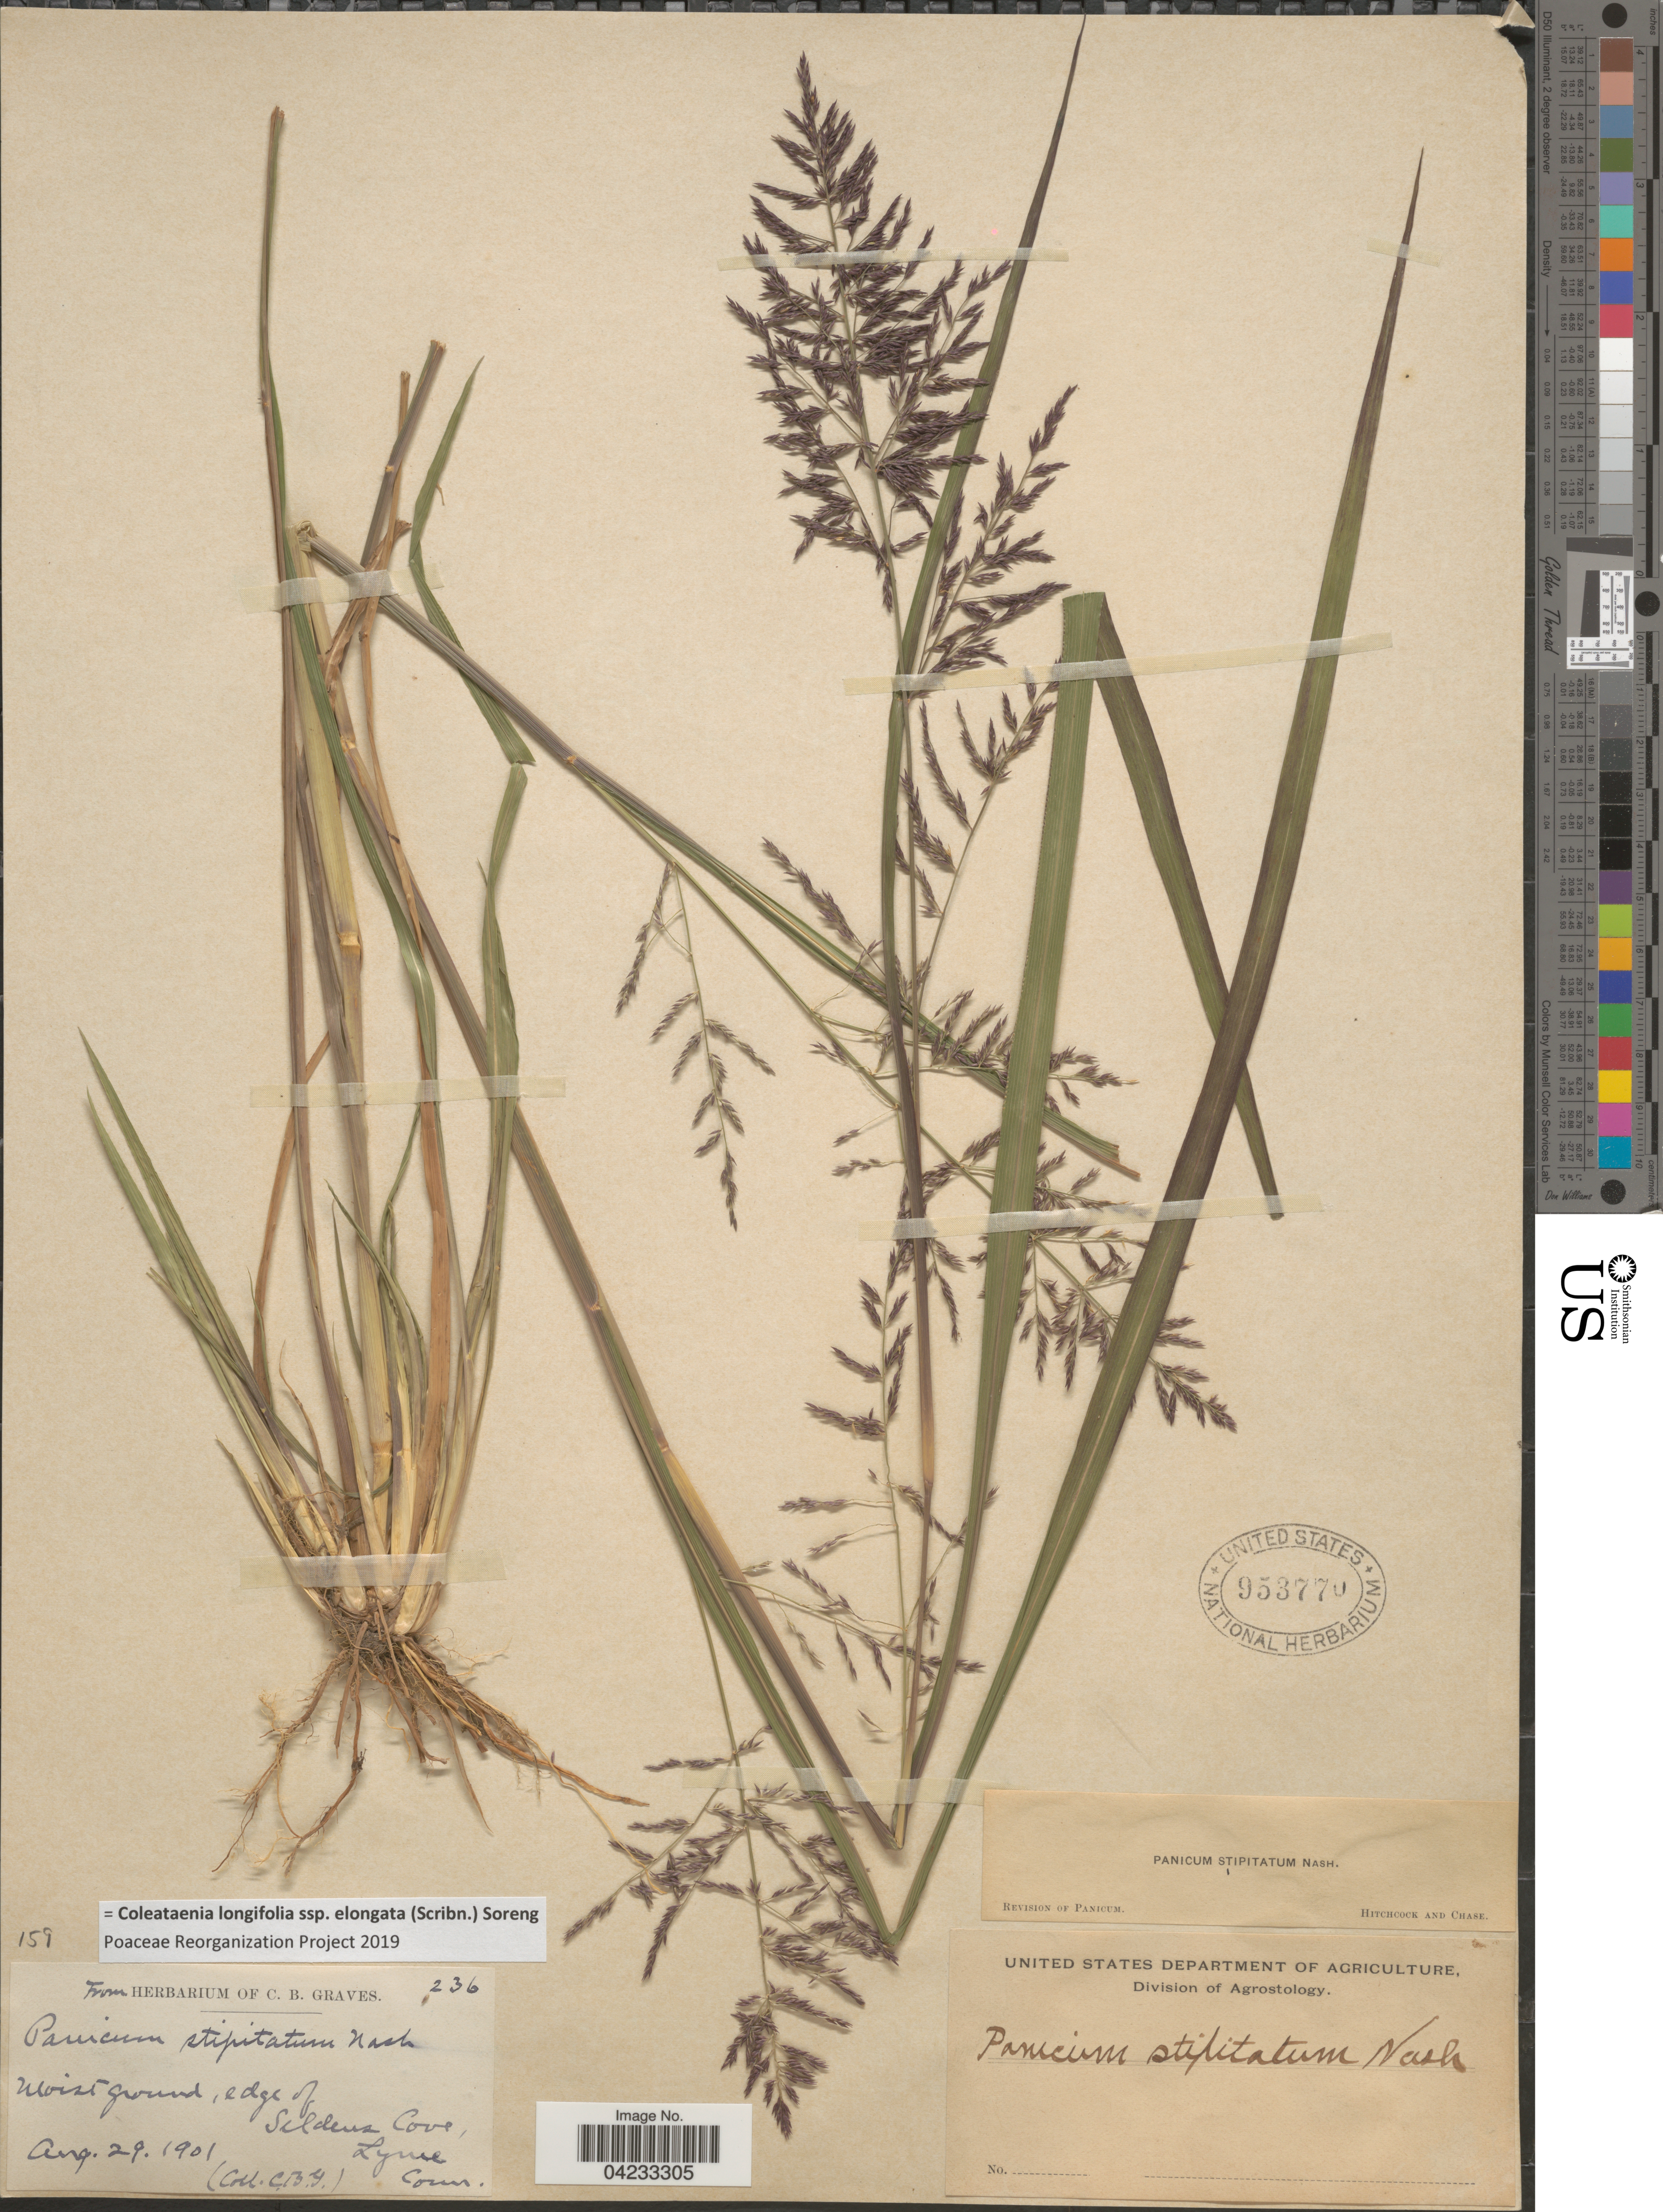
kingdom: Plantae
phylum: Tracheophyta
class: Liliopsida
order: Poales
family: Poaceae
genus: Coleataenia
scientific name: Coleataenia longifolia subsp. elongata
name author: (Scribn.) Soreng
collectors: C. Graves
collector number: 236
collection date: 1901-08-29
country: United States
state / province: Connecticut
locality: Moist ground, edge of Selden's Cove, Lyme.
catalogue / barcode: US 953770